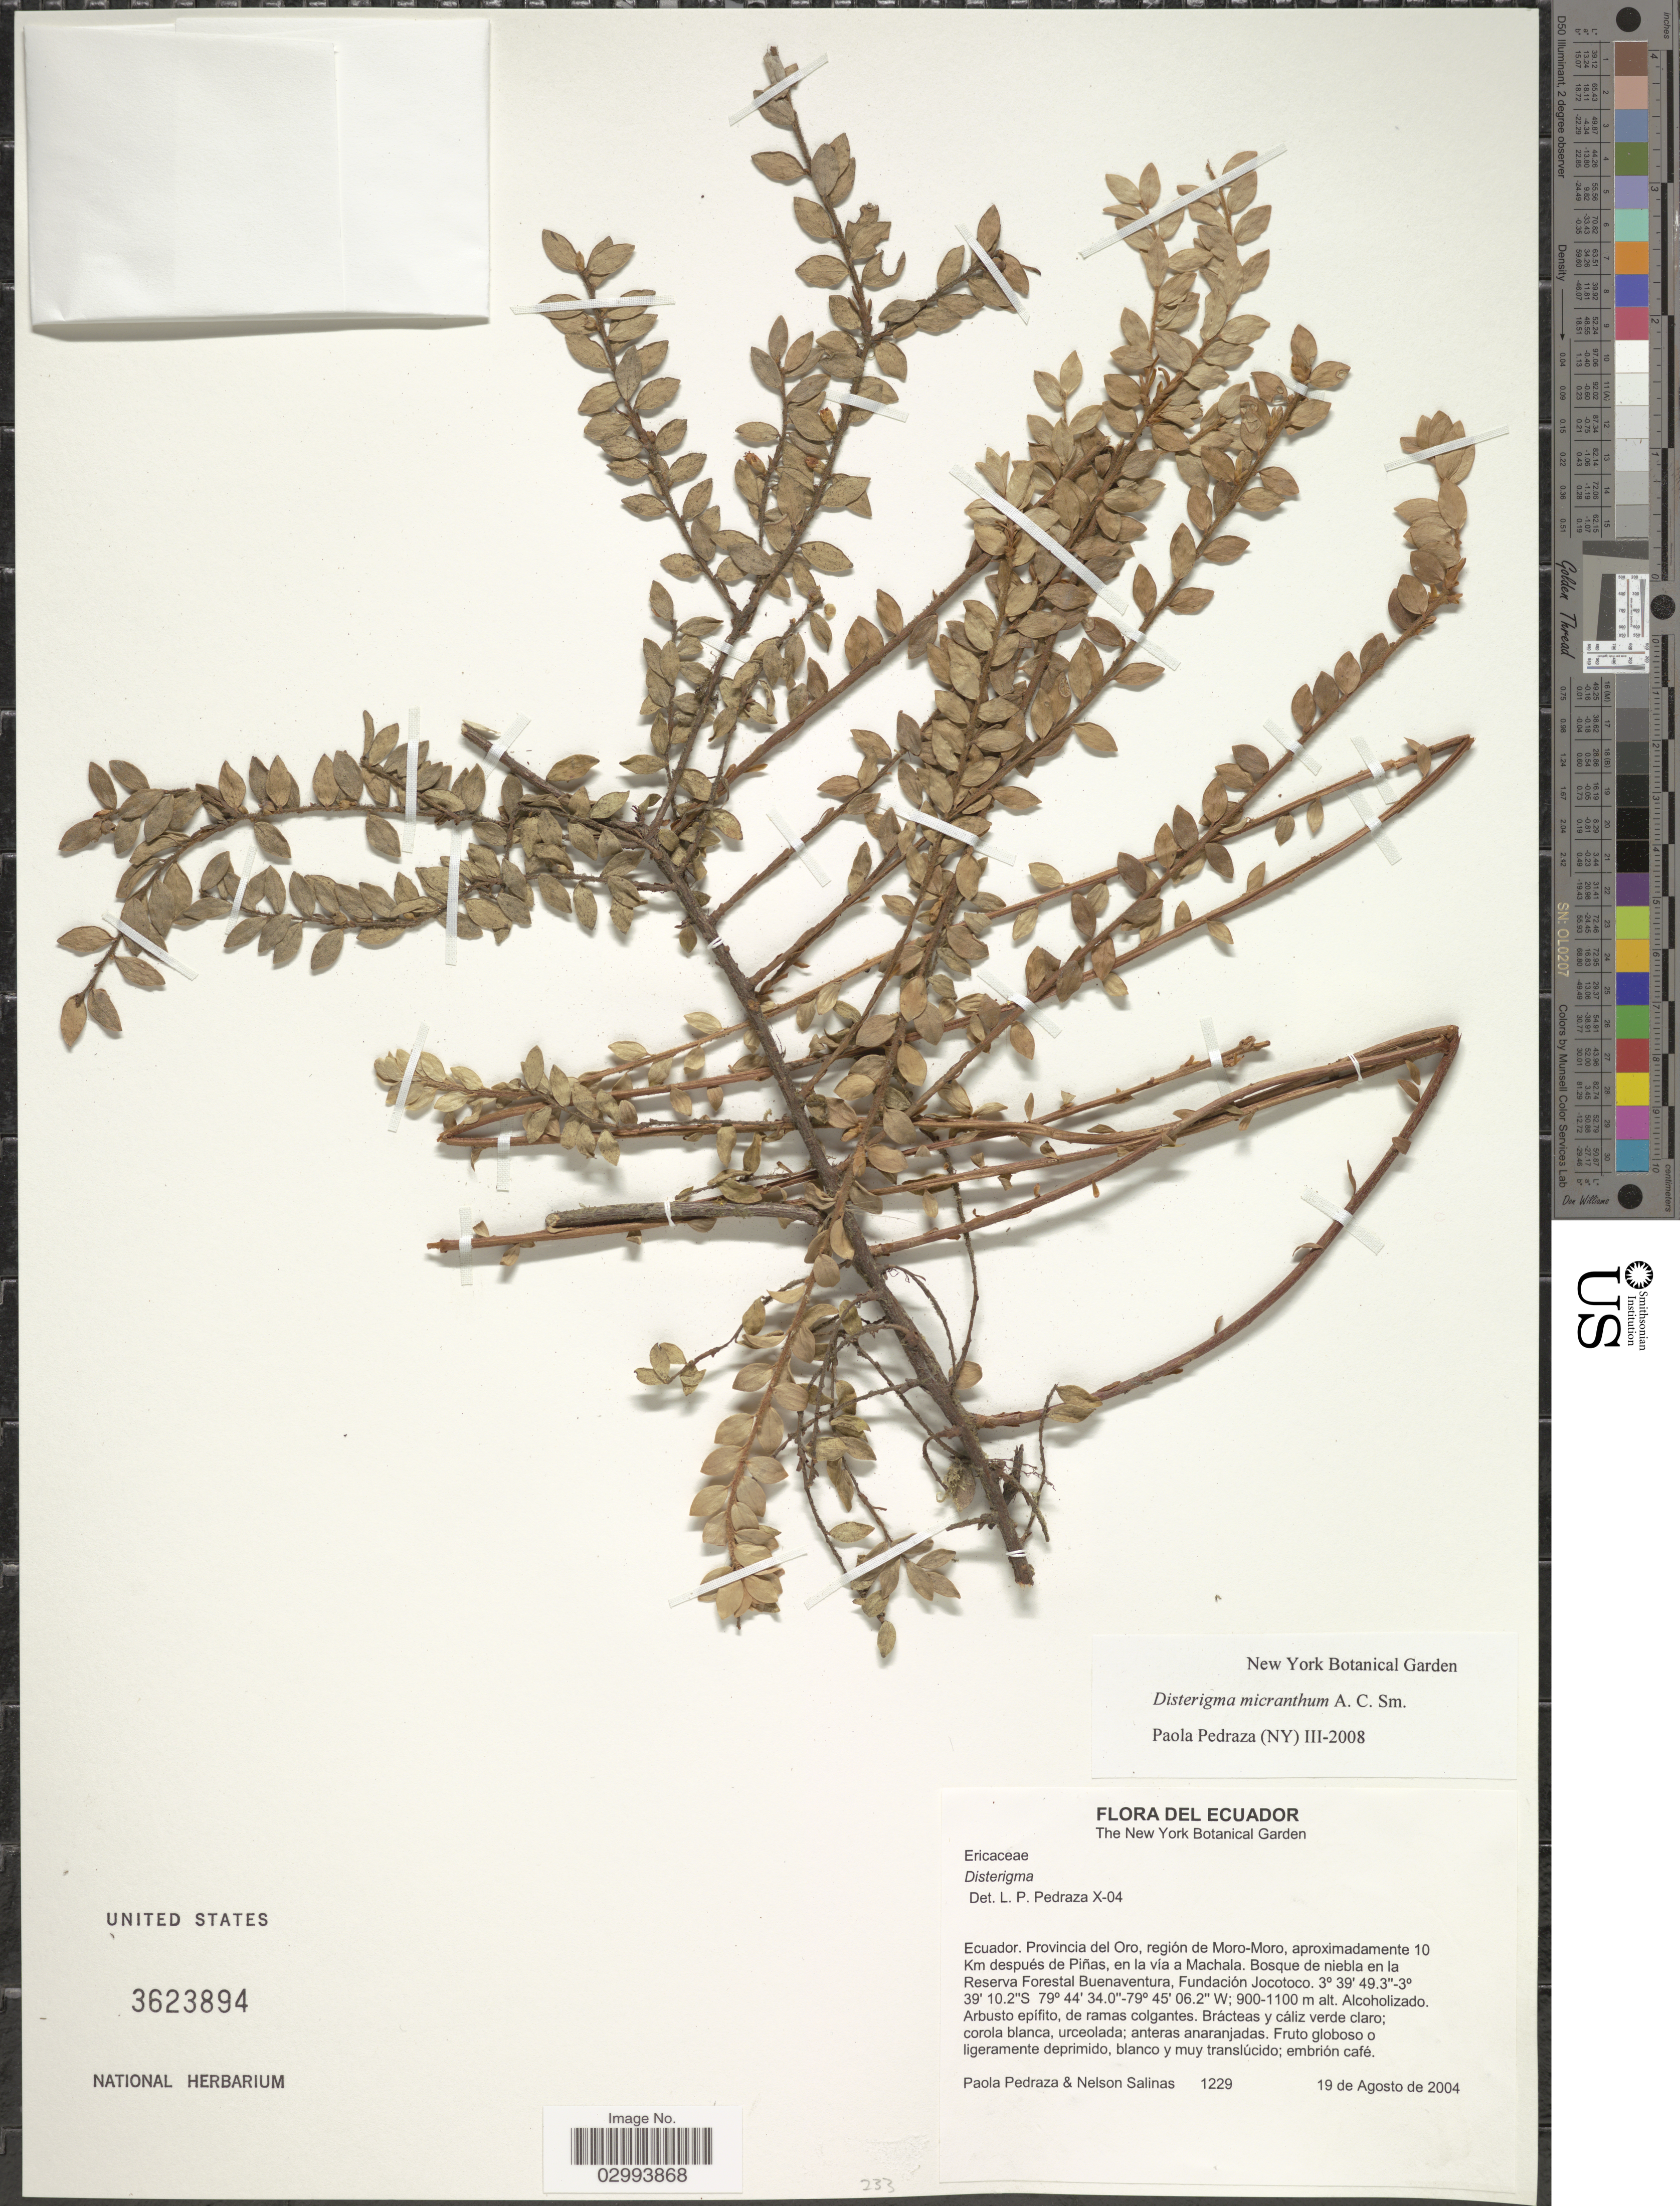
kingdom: Plantae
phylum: Tracheophyta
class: Magnoliopsida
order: Ericales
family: Ericaceae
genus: Disterigma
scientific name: Disterigma micranthum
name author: A.C. Sm.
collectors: P. Pedraza & N. Salinas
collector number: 1229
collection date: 2004-08-19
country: Ecuador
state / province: El Oro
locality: Provincia del Oro, región de Moro-Moro, aproximadamente 10 Km después de Piñas, en la vía a Machala. Bosque de niebla en la Reserva Forestal Buenaventura, Fundación Jocotoco.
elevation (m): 900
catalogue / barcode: US 3623894